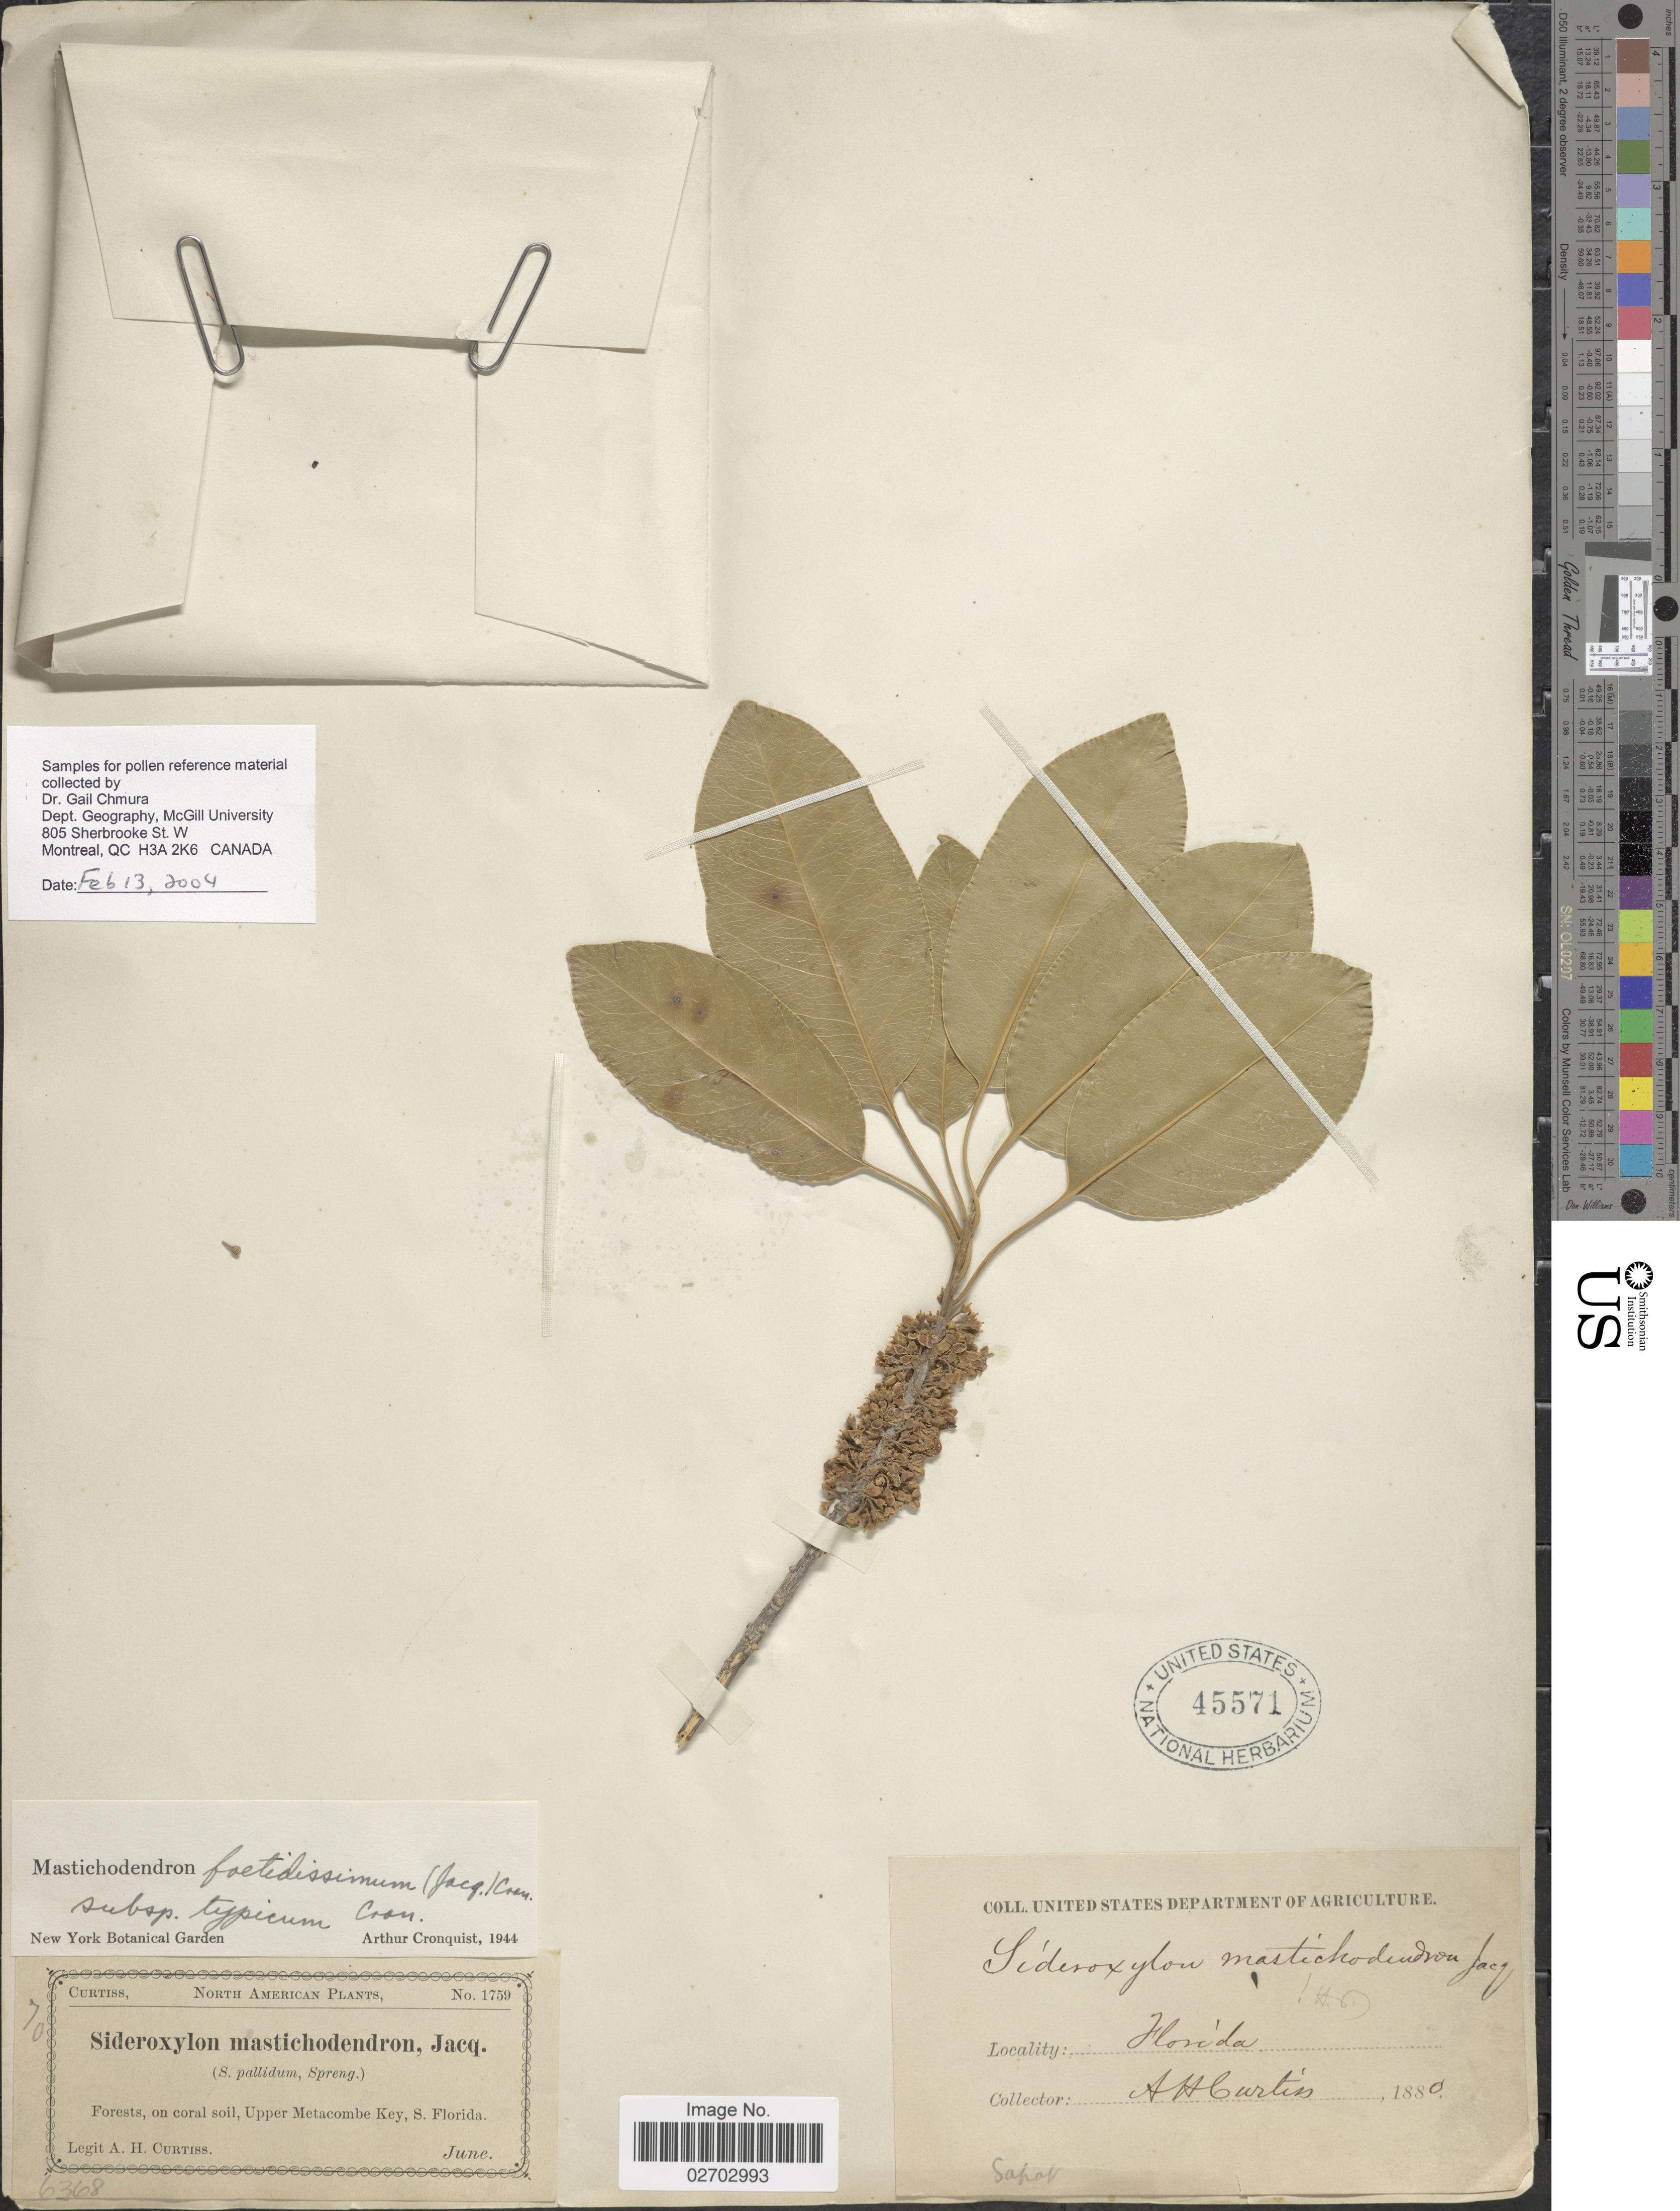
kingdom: Plantae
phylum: Tracheophyta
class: Magnoliopsida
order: Ericales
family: Sapotaceae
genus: Sideroxylon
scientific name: Sideroxylon foetidissimum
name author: Jacq.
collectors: A. Curtis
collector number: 1759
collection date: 1880-06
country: United States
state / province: Florida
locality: Forests, on coral soil, Upper Metacombe Key, S. Florida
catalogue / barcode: US 45571